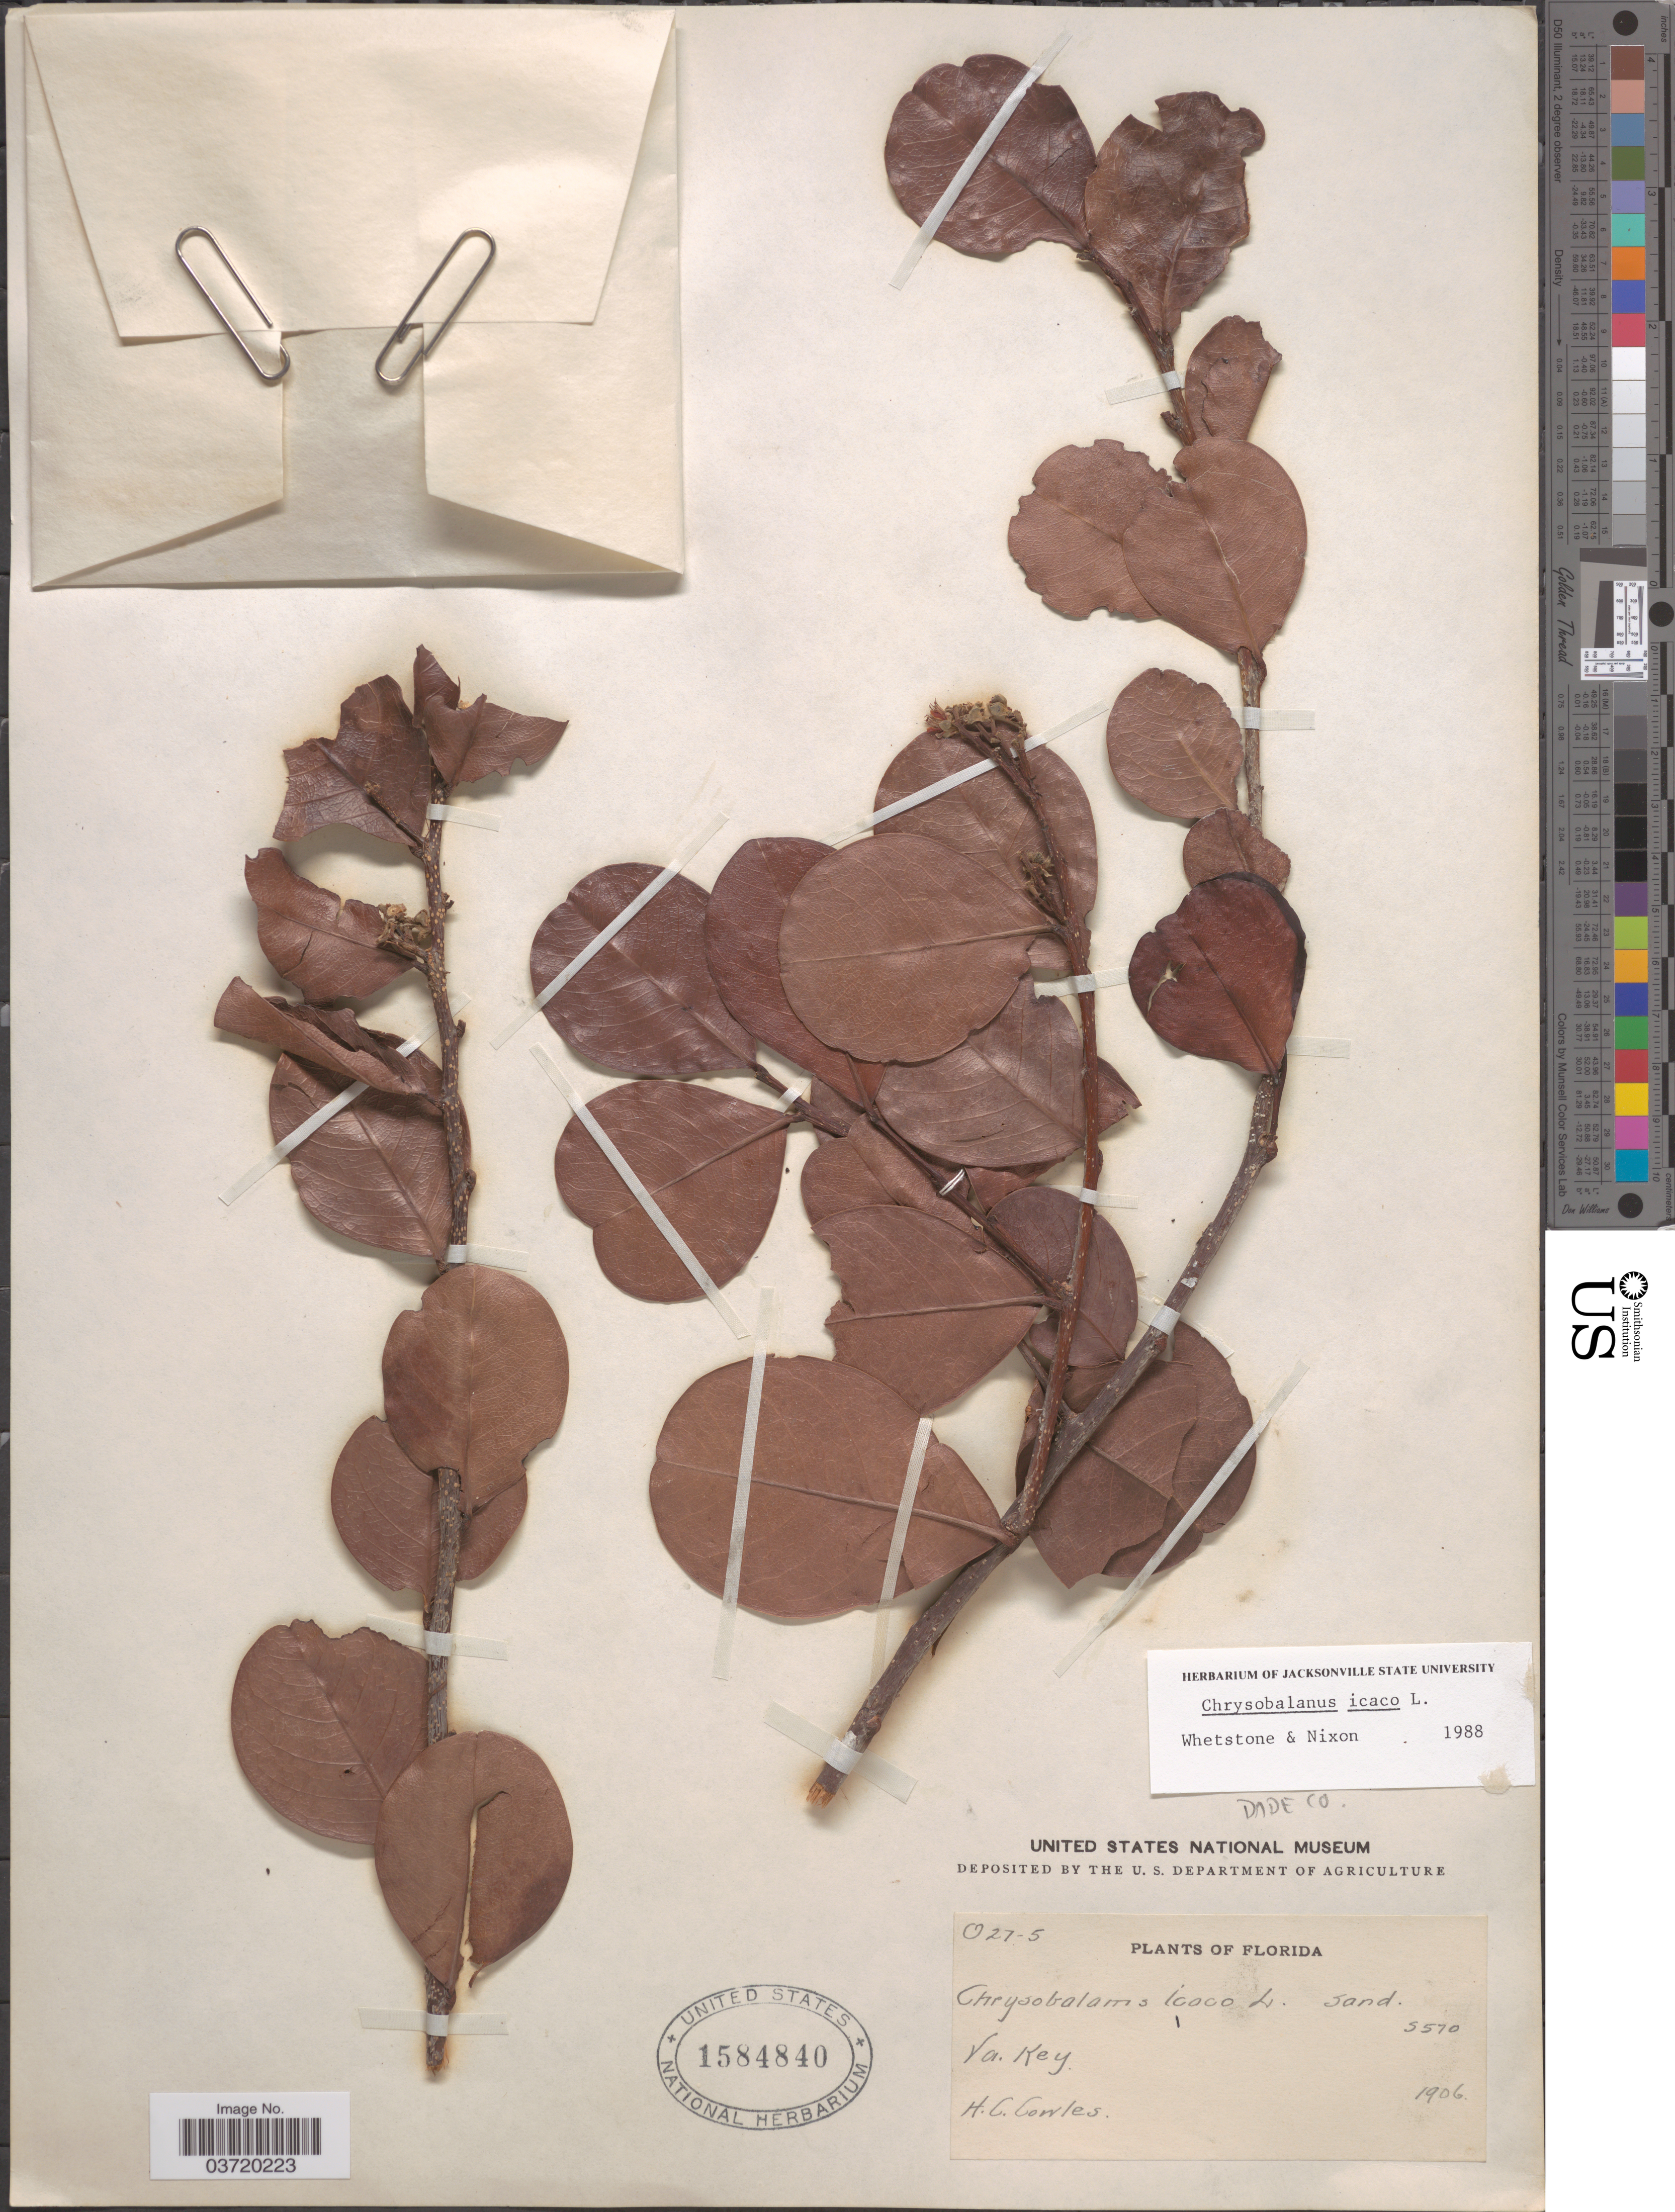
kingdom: Plantae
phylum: Tracheophyta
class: Magnoliopsida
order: Malpighiales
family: Chrysobalanaceae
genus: Chrysobalanus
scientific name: Chrysobalanus icaco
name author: L.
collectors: H. Cowles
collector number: O27-5/S570?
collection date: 1906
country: United States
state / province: Florida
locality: Va. Key.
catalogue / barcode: US 1584840